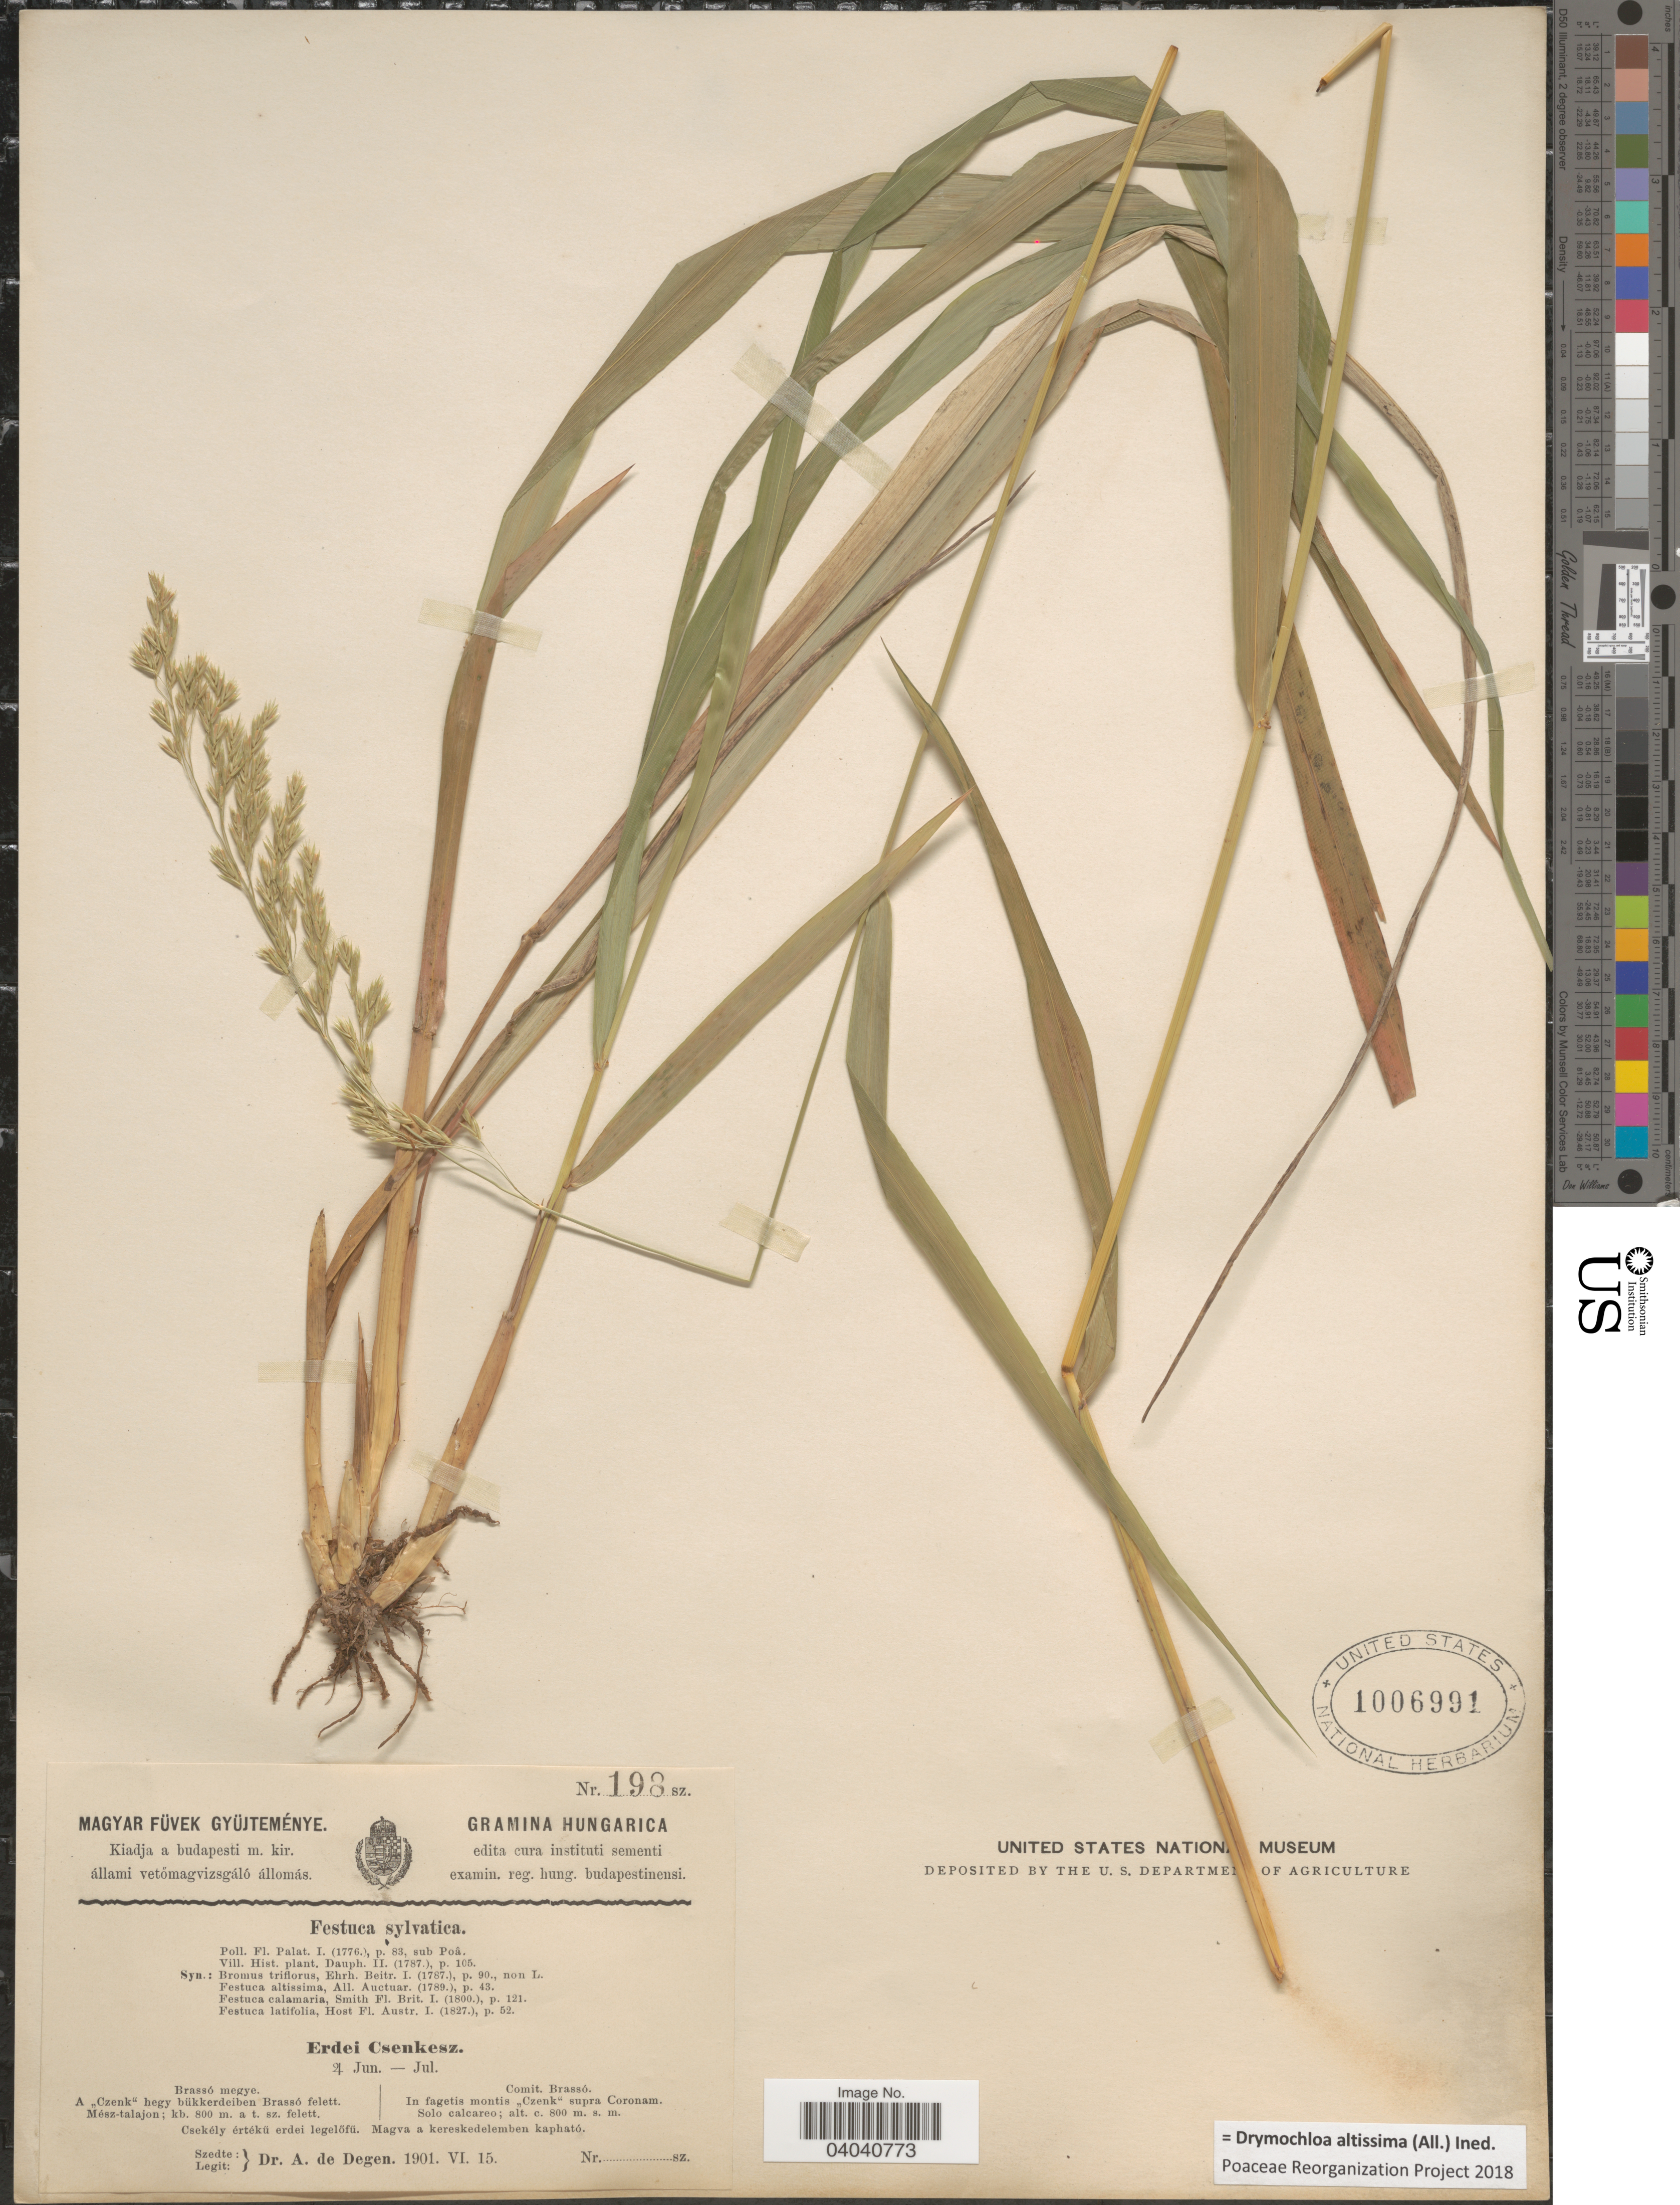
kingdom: Plantae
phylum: Tracheophyta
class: Liliopsida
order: Poales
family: Poaceae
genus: Drymochloa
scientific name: Drymochloa altissima (All.) ined.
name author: (All.)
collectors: A. Degen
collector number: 198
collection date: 1901-06-15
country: Hungary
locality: Hungarica. Comit. Brassó. In fagetis montis "Czenk" supra Coronam. Solo calcareo.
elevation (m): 800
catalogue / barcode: US 1006991